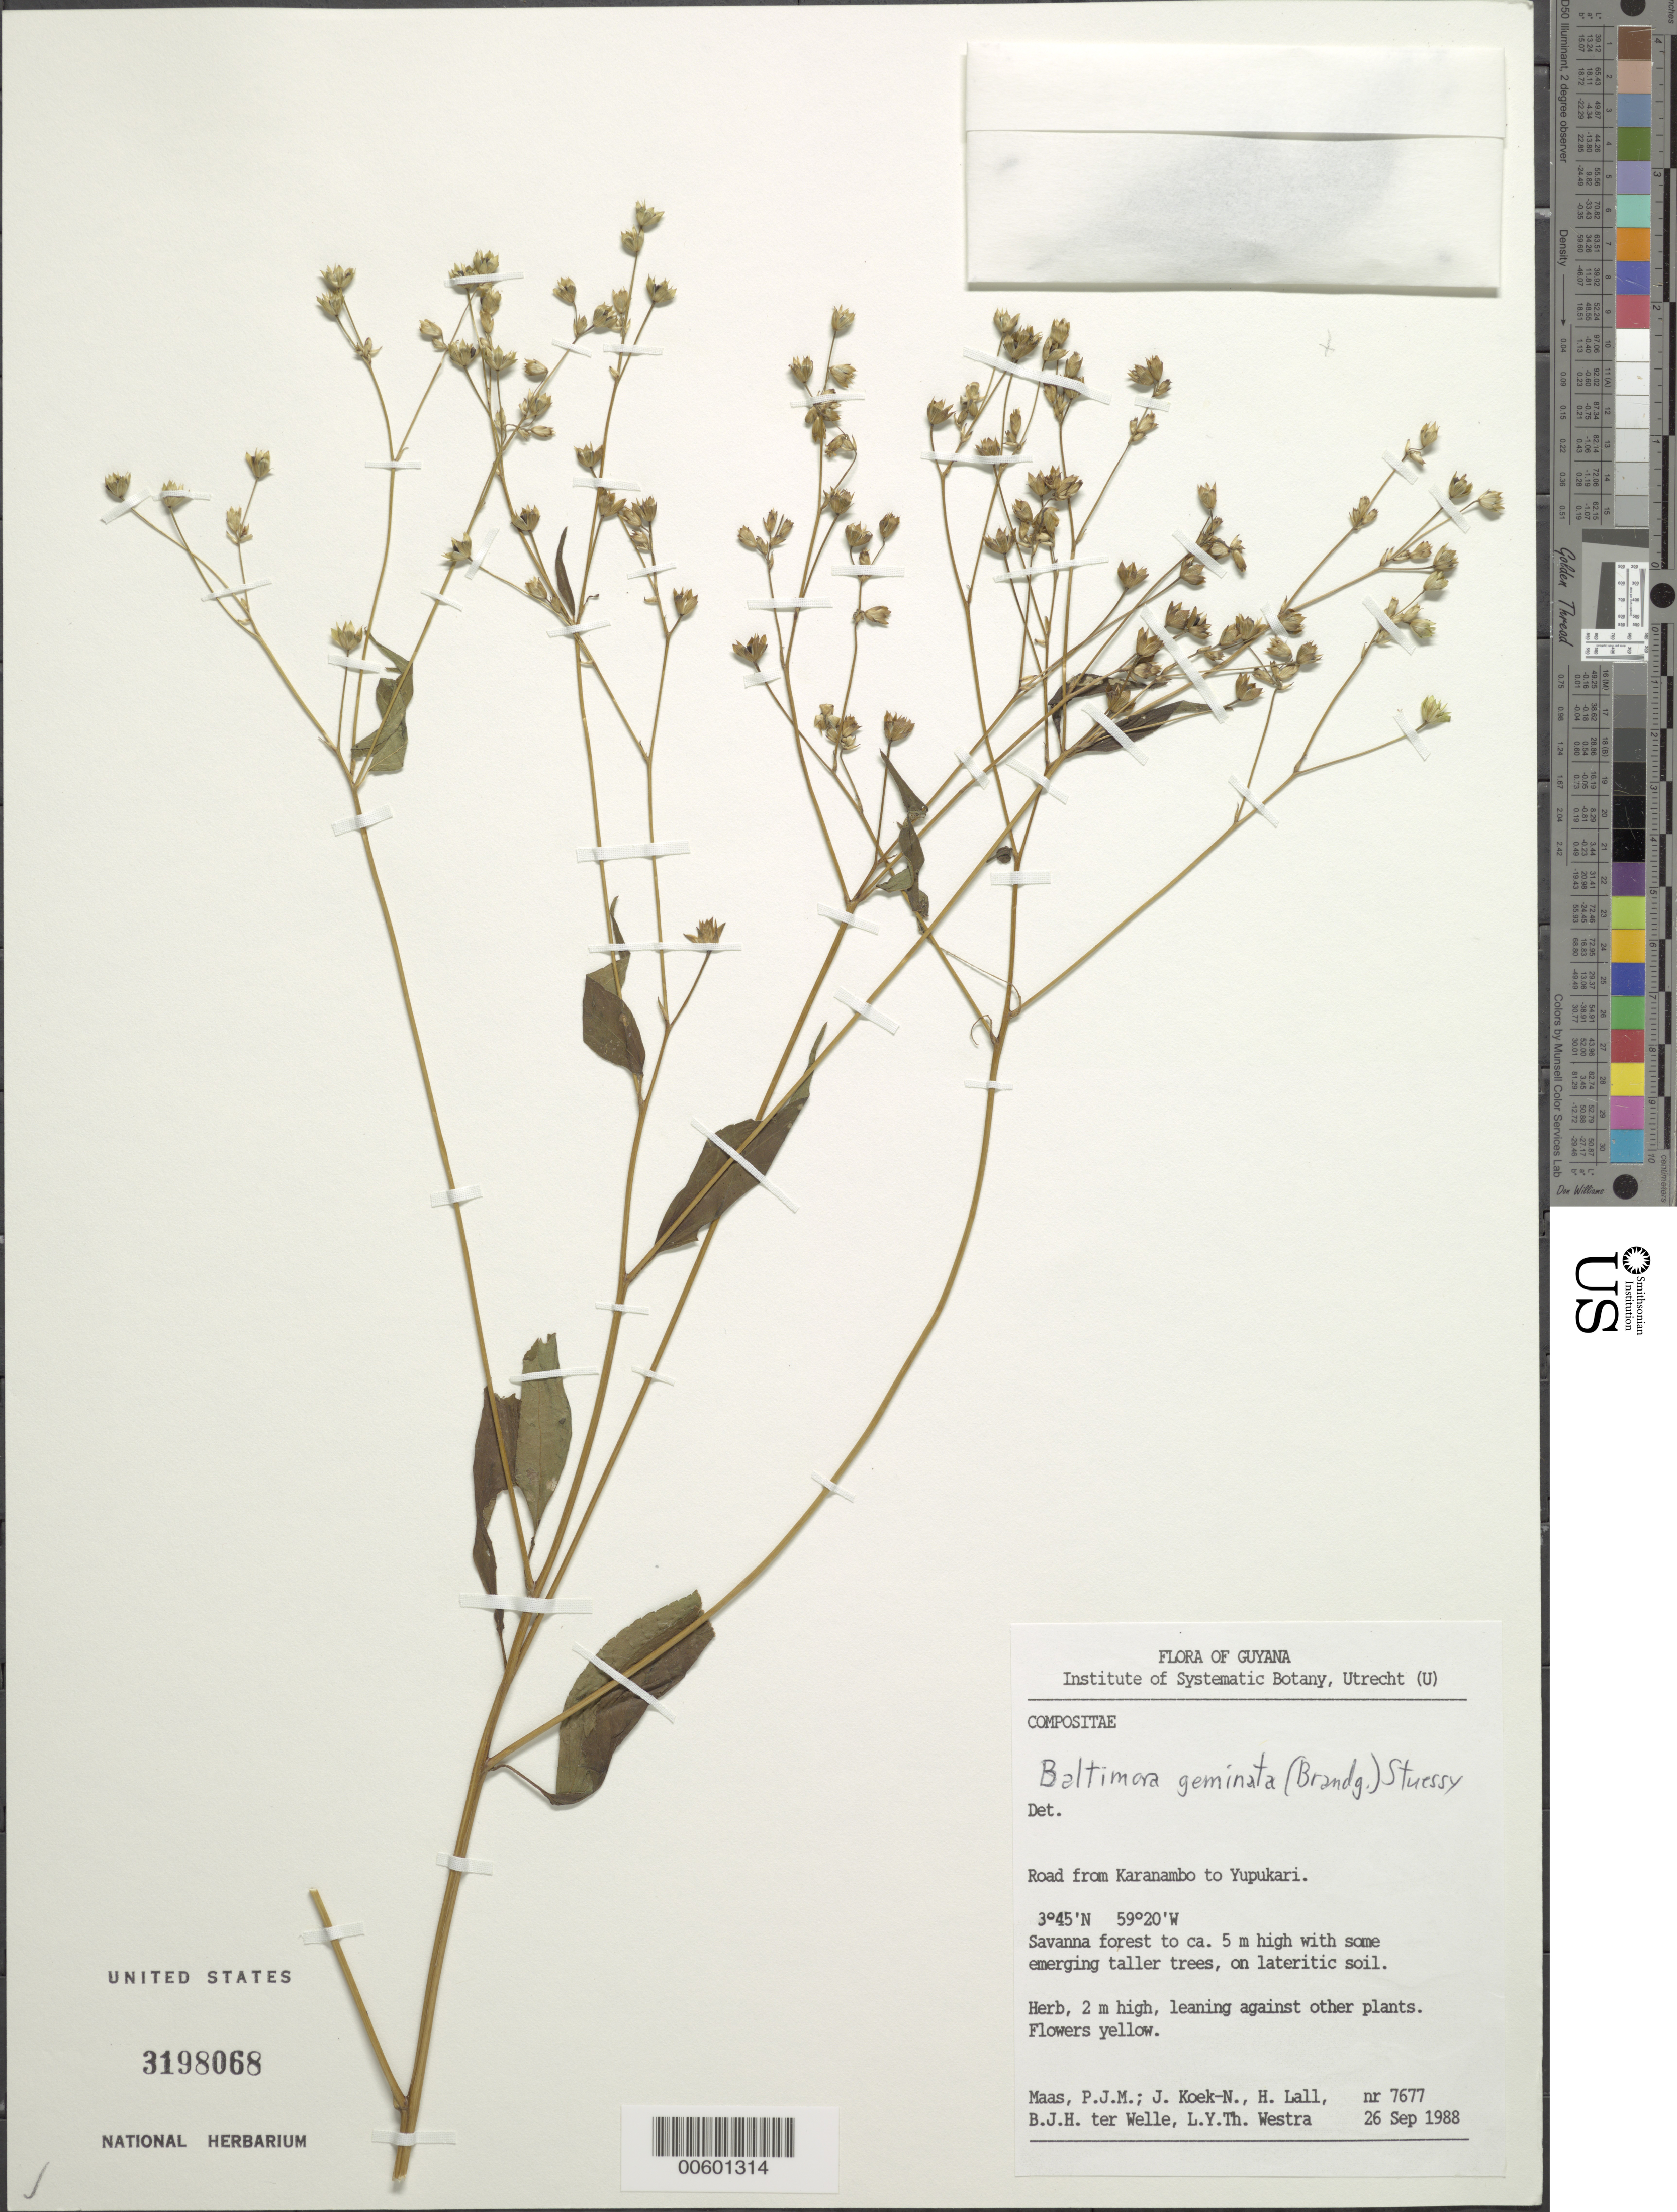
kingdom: Plantae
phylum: Tracheophyta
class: Magnoliopsida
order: Asterales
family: Asteraceae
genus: Baltimora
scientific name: Baltimora geminata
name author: (Brandegee) Stuessy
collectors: P. Maas, J. Koek-Noorman, H. Lall, B. Welle & L. Y. T. Westra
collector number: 7677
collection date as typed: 26-Sep-88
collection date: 1988-09-26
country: Guyana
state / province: U. Takutu-U. Essequibo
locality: Karanambo to Yupukari road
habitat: Savanna forest to ca 5m high with some emerging taller trees, on lateritic soil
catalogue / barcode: US 3198068